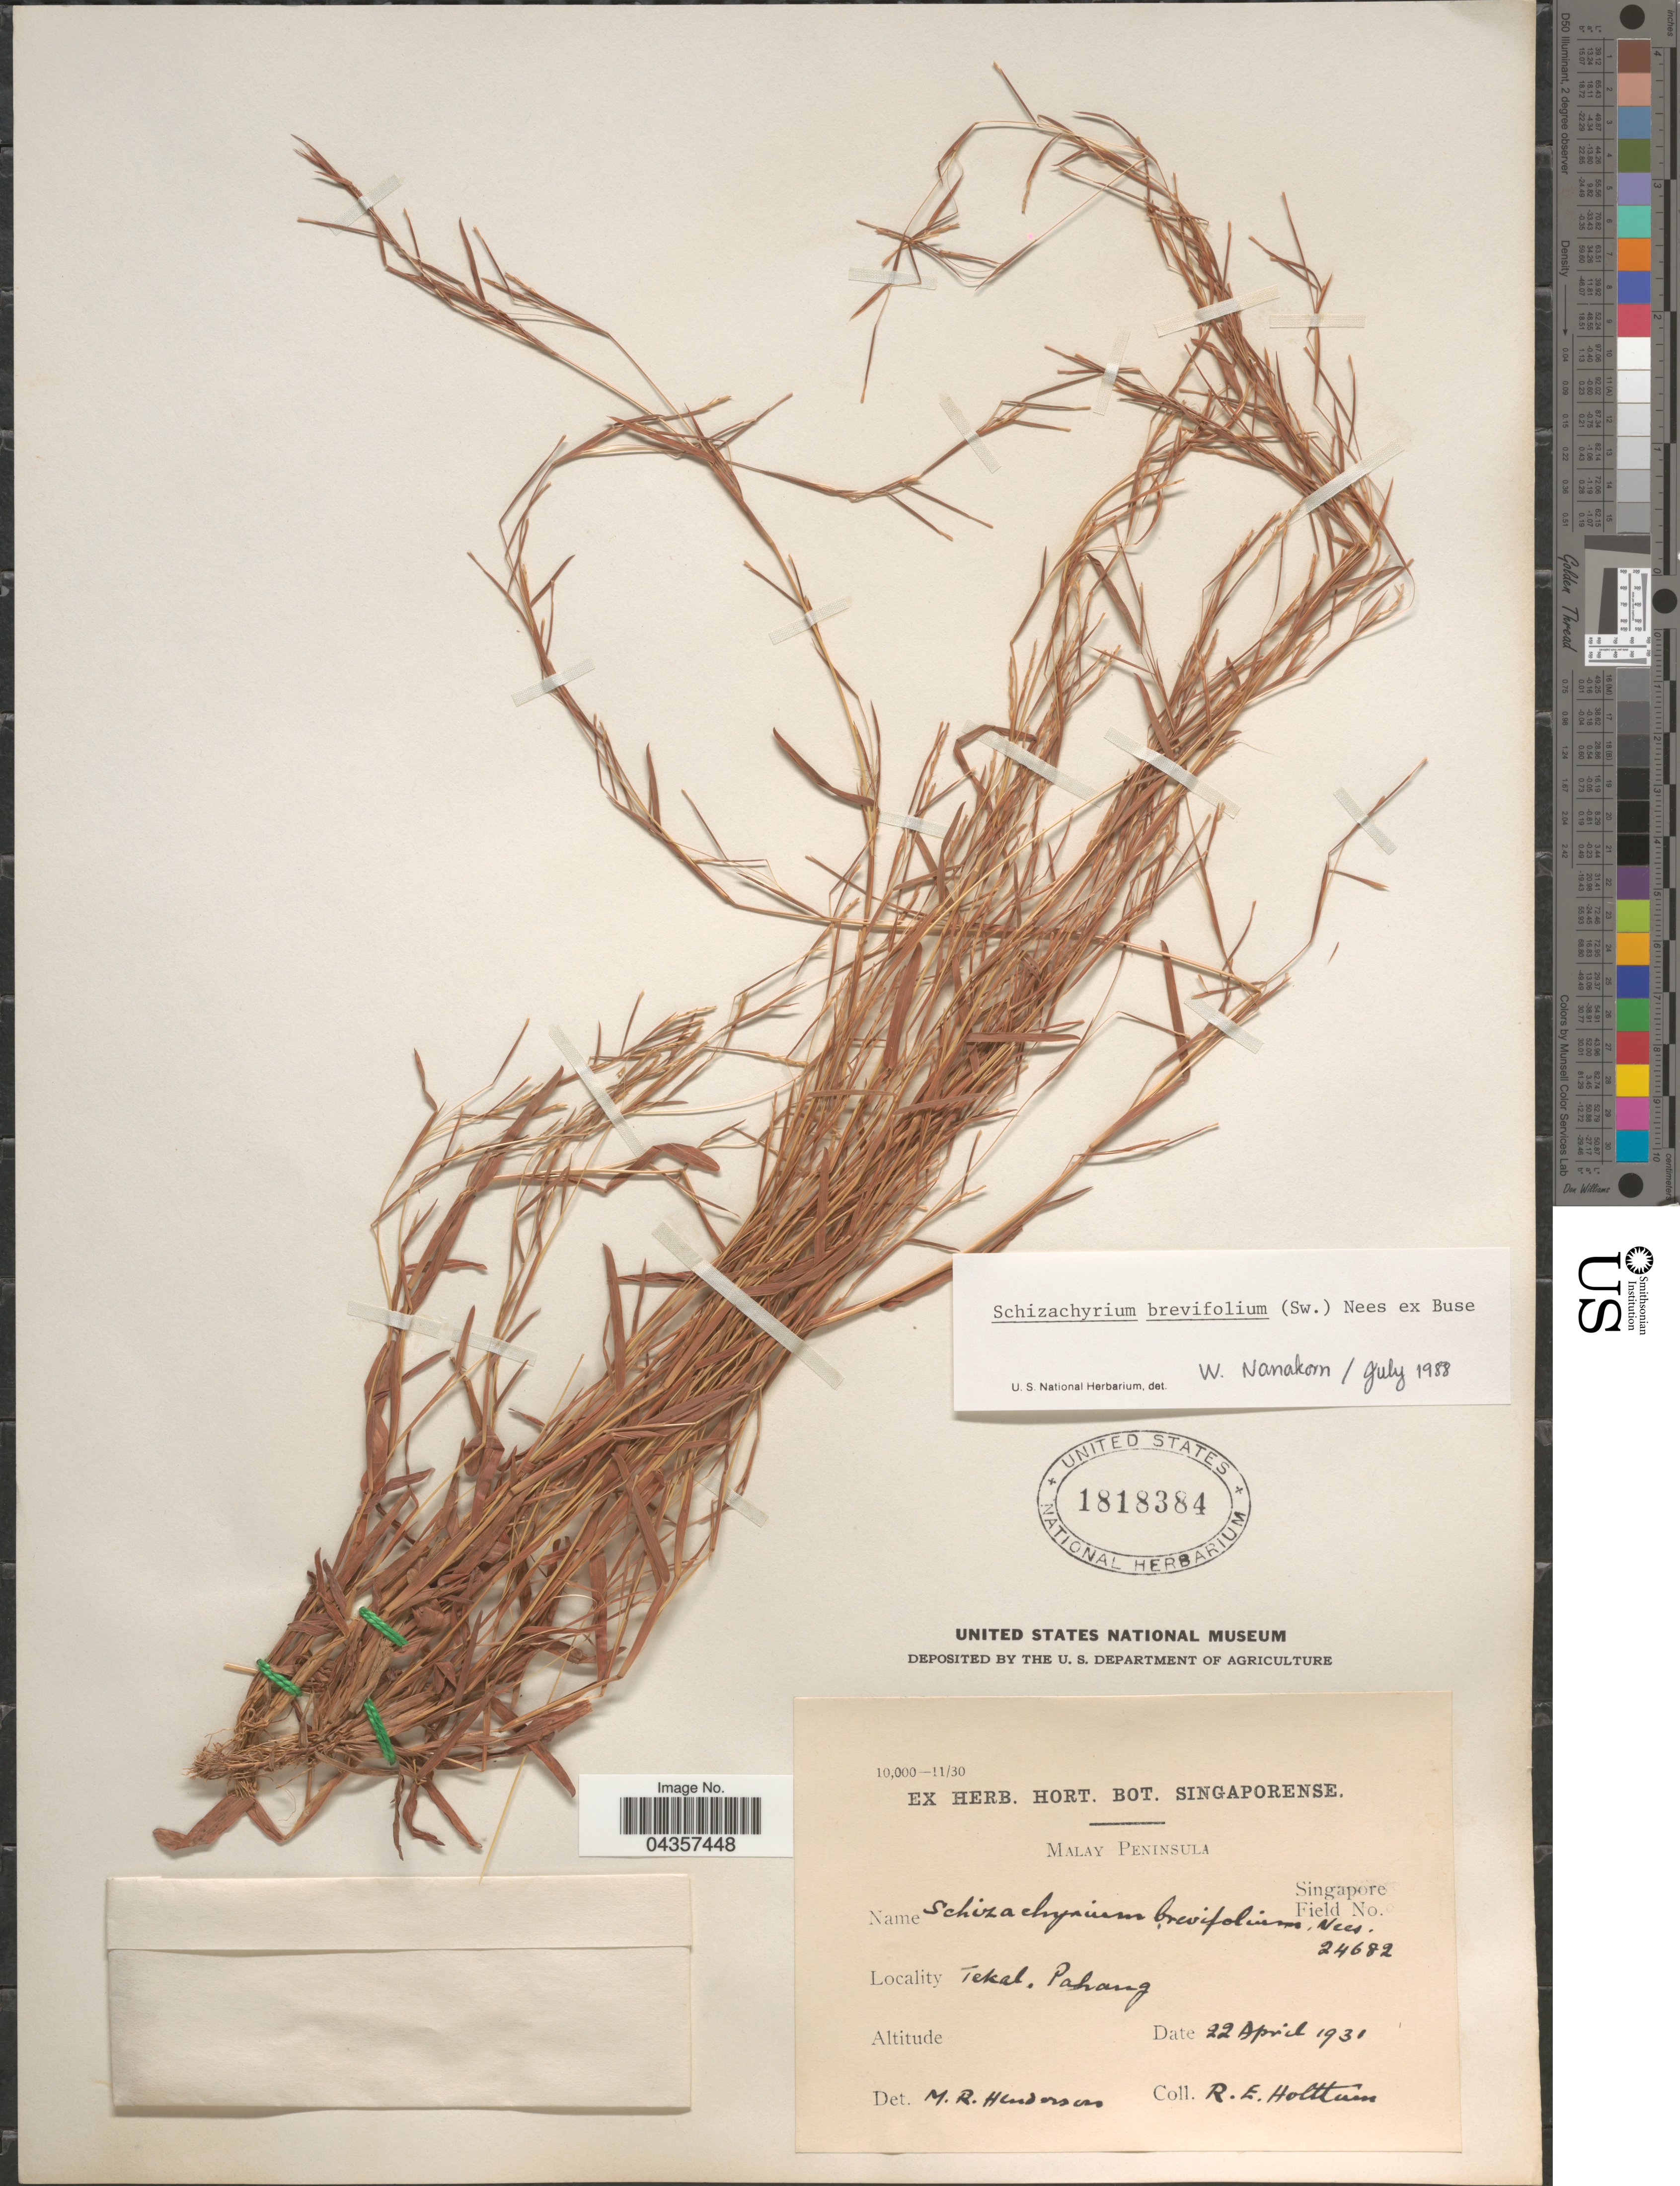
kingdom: Plantae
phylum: Tracheophyta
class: Liliopsida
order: Poales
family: Poaceae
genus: Schizachyrium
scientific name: Schizachyrium brevifolium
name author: (Sw.) Nees ex Büse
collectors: R. E. Holttum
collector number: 24682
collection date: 1931-04-22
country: Malaysia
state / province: Pahang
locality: Malay Peninsula. Tekal.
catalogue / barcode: US 1818384